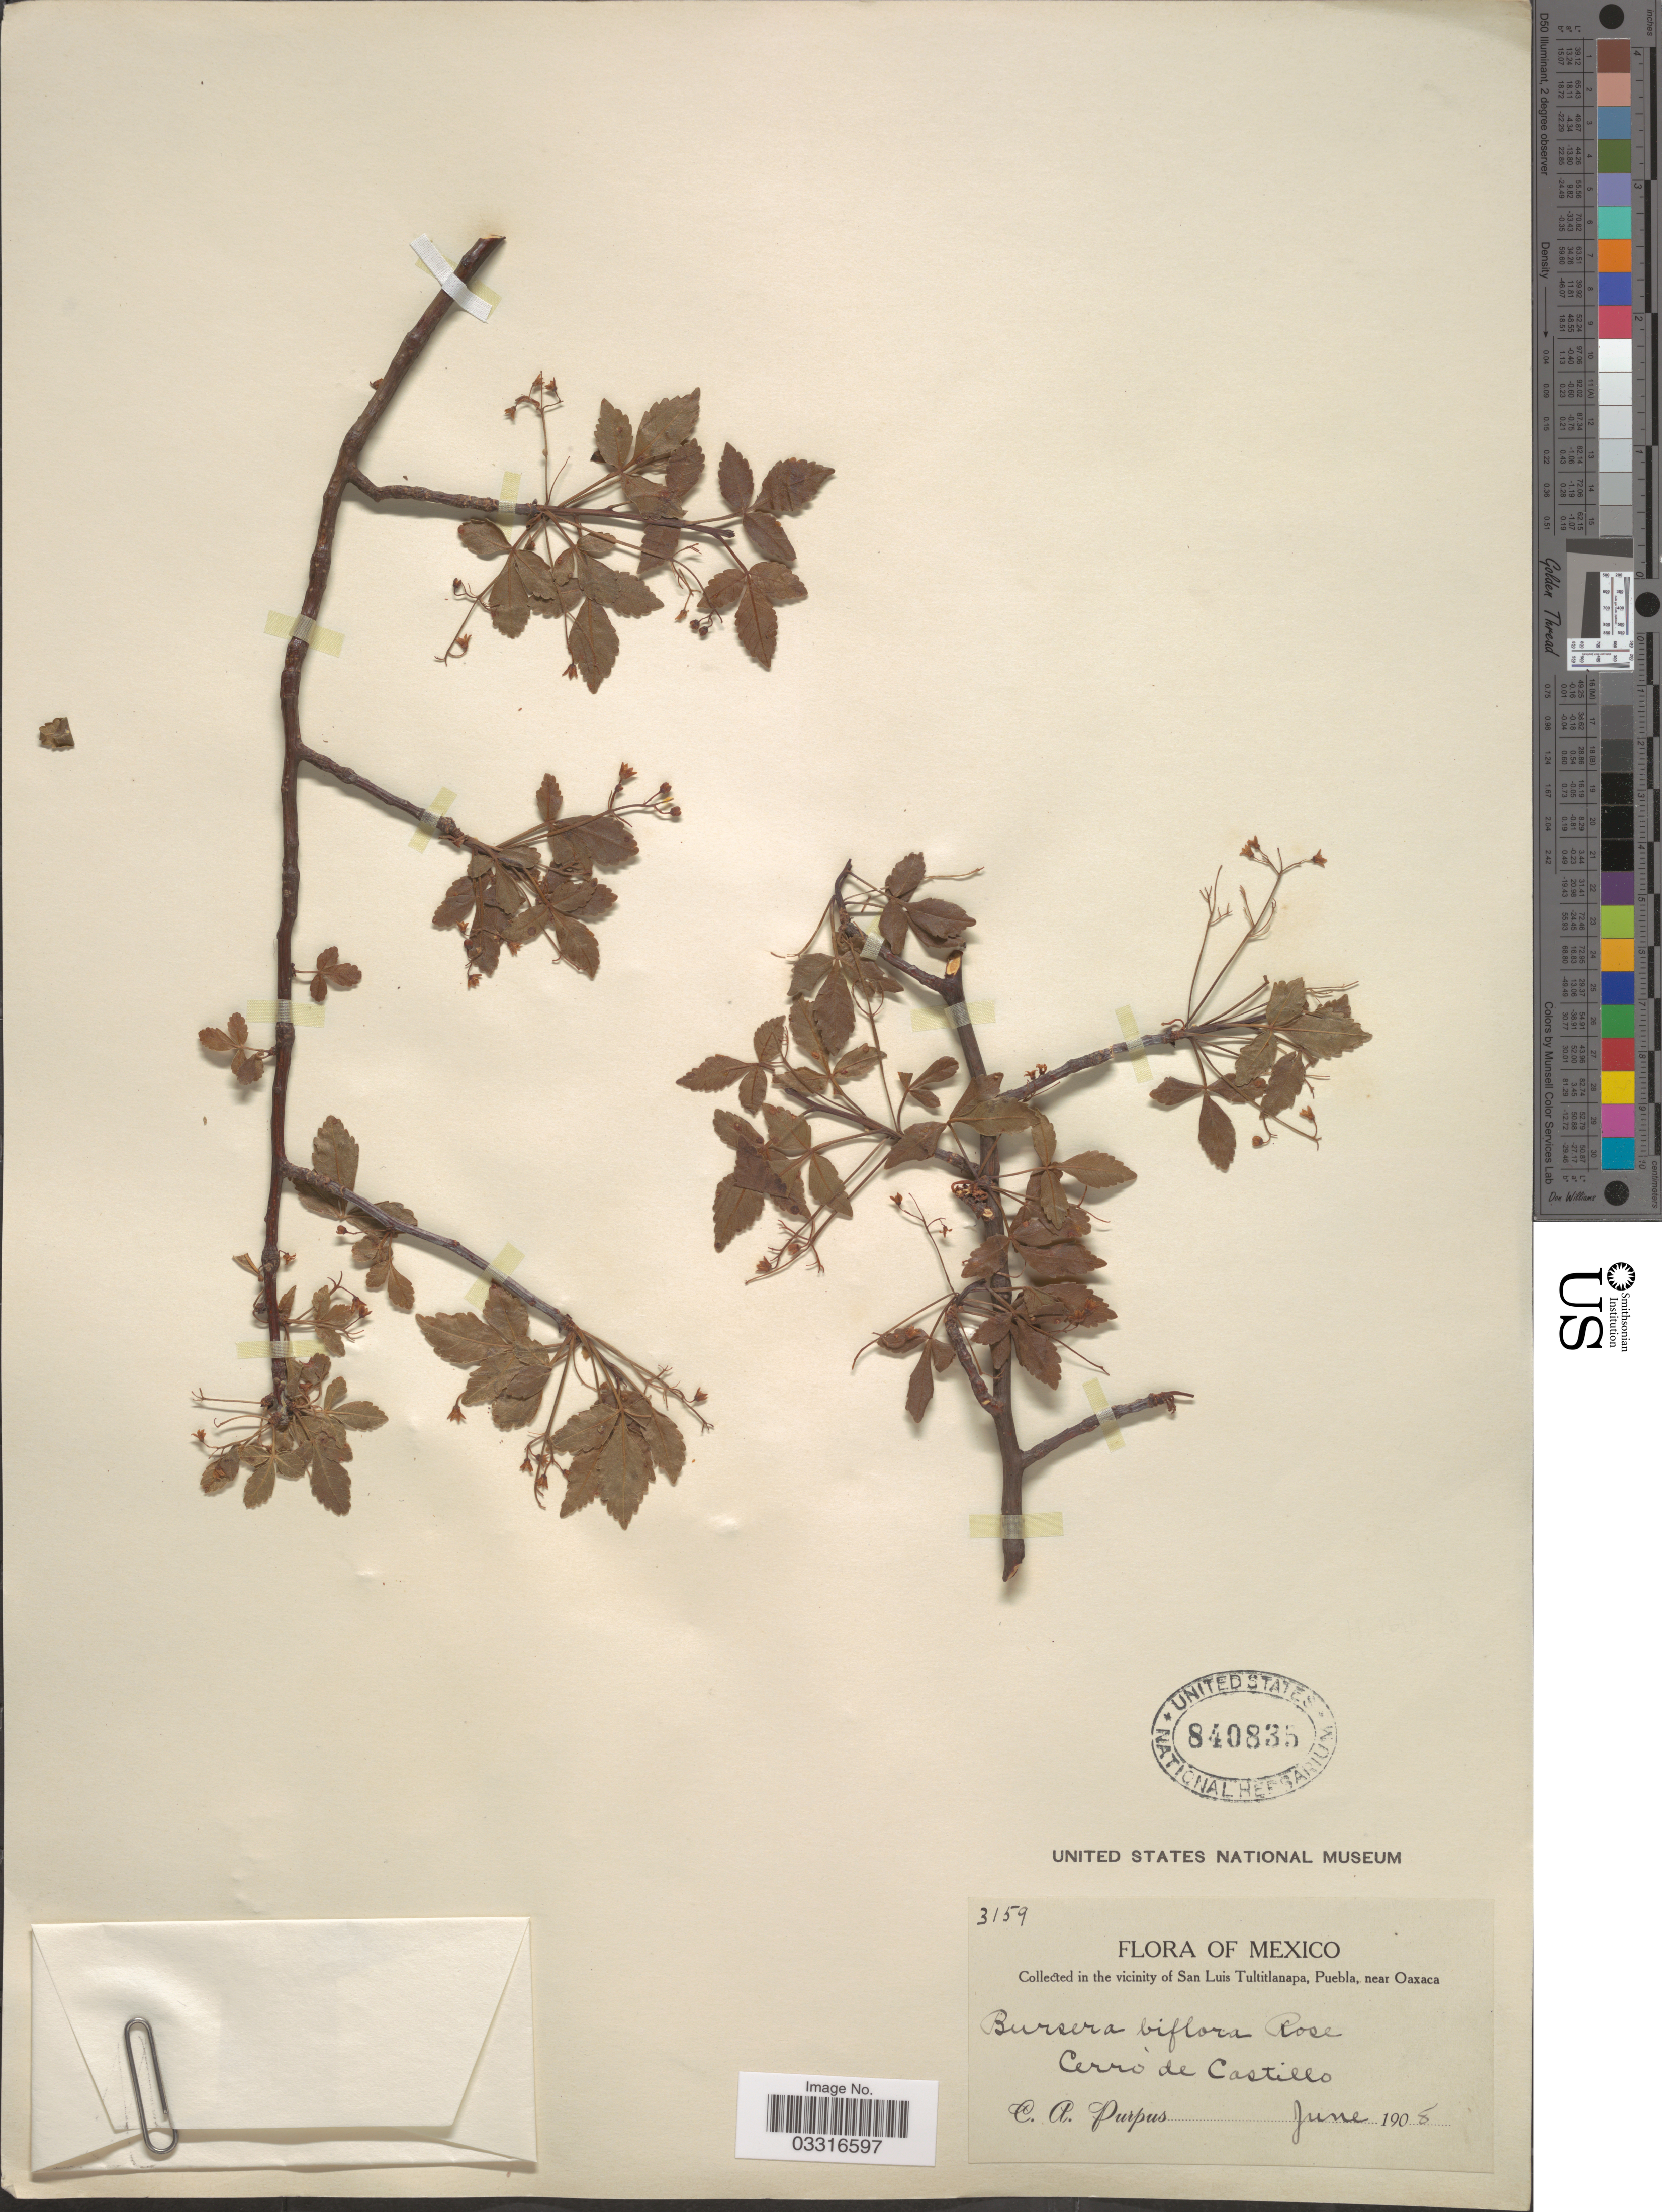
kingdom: Plantae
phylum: Tracheophyta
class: Magnoliopsida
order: Sapindales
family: Burseraceae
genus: Bursera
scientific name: Bursera biflora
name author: Standl.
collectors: C. A. Purpus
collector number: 3159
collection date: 1908-06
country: Mexico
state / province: Puebla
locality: In the vicinity of San Luis Tultitlanapa, Puebla, near Oaxaca, Cerro de Castillo.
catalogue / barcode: US 840835